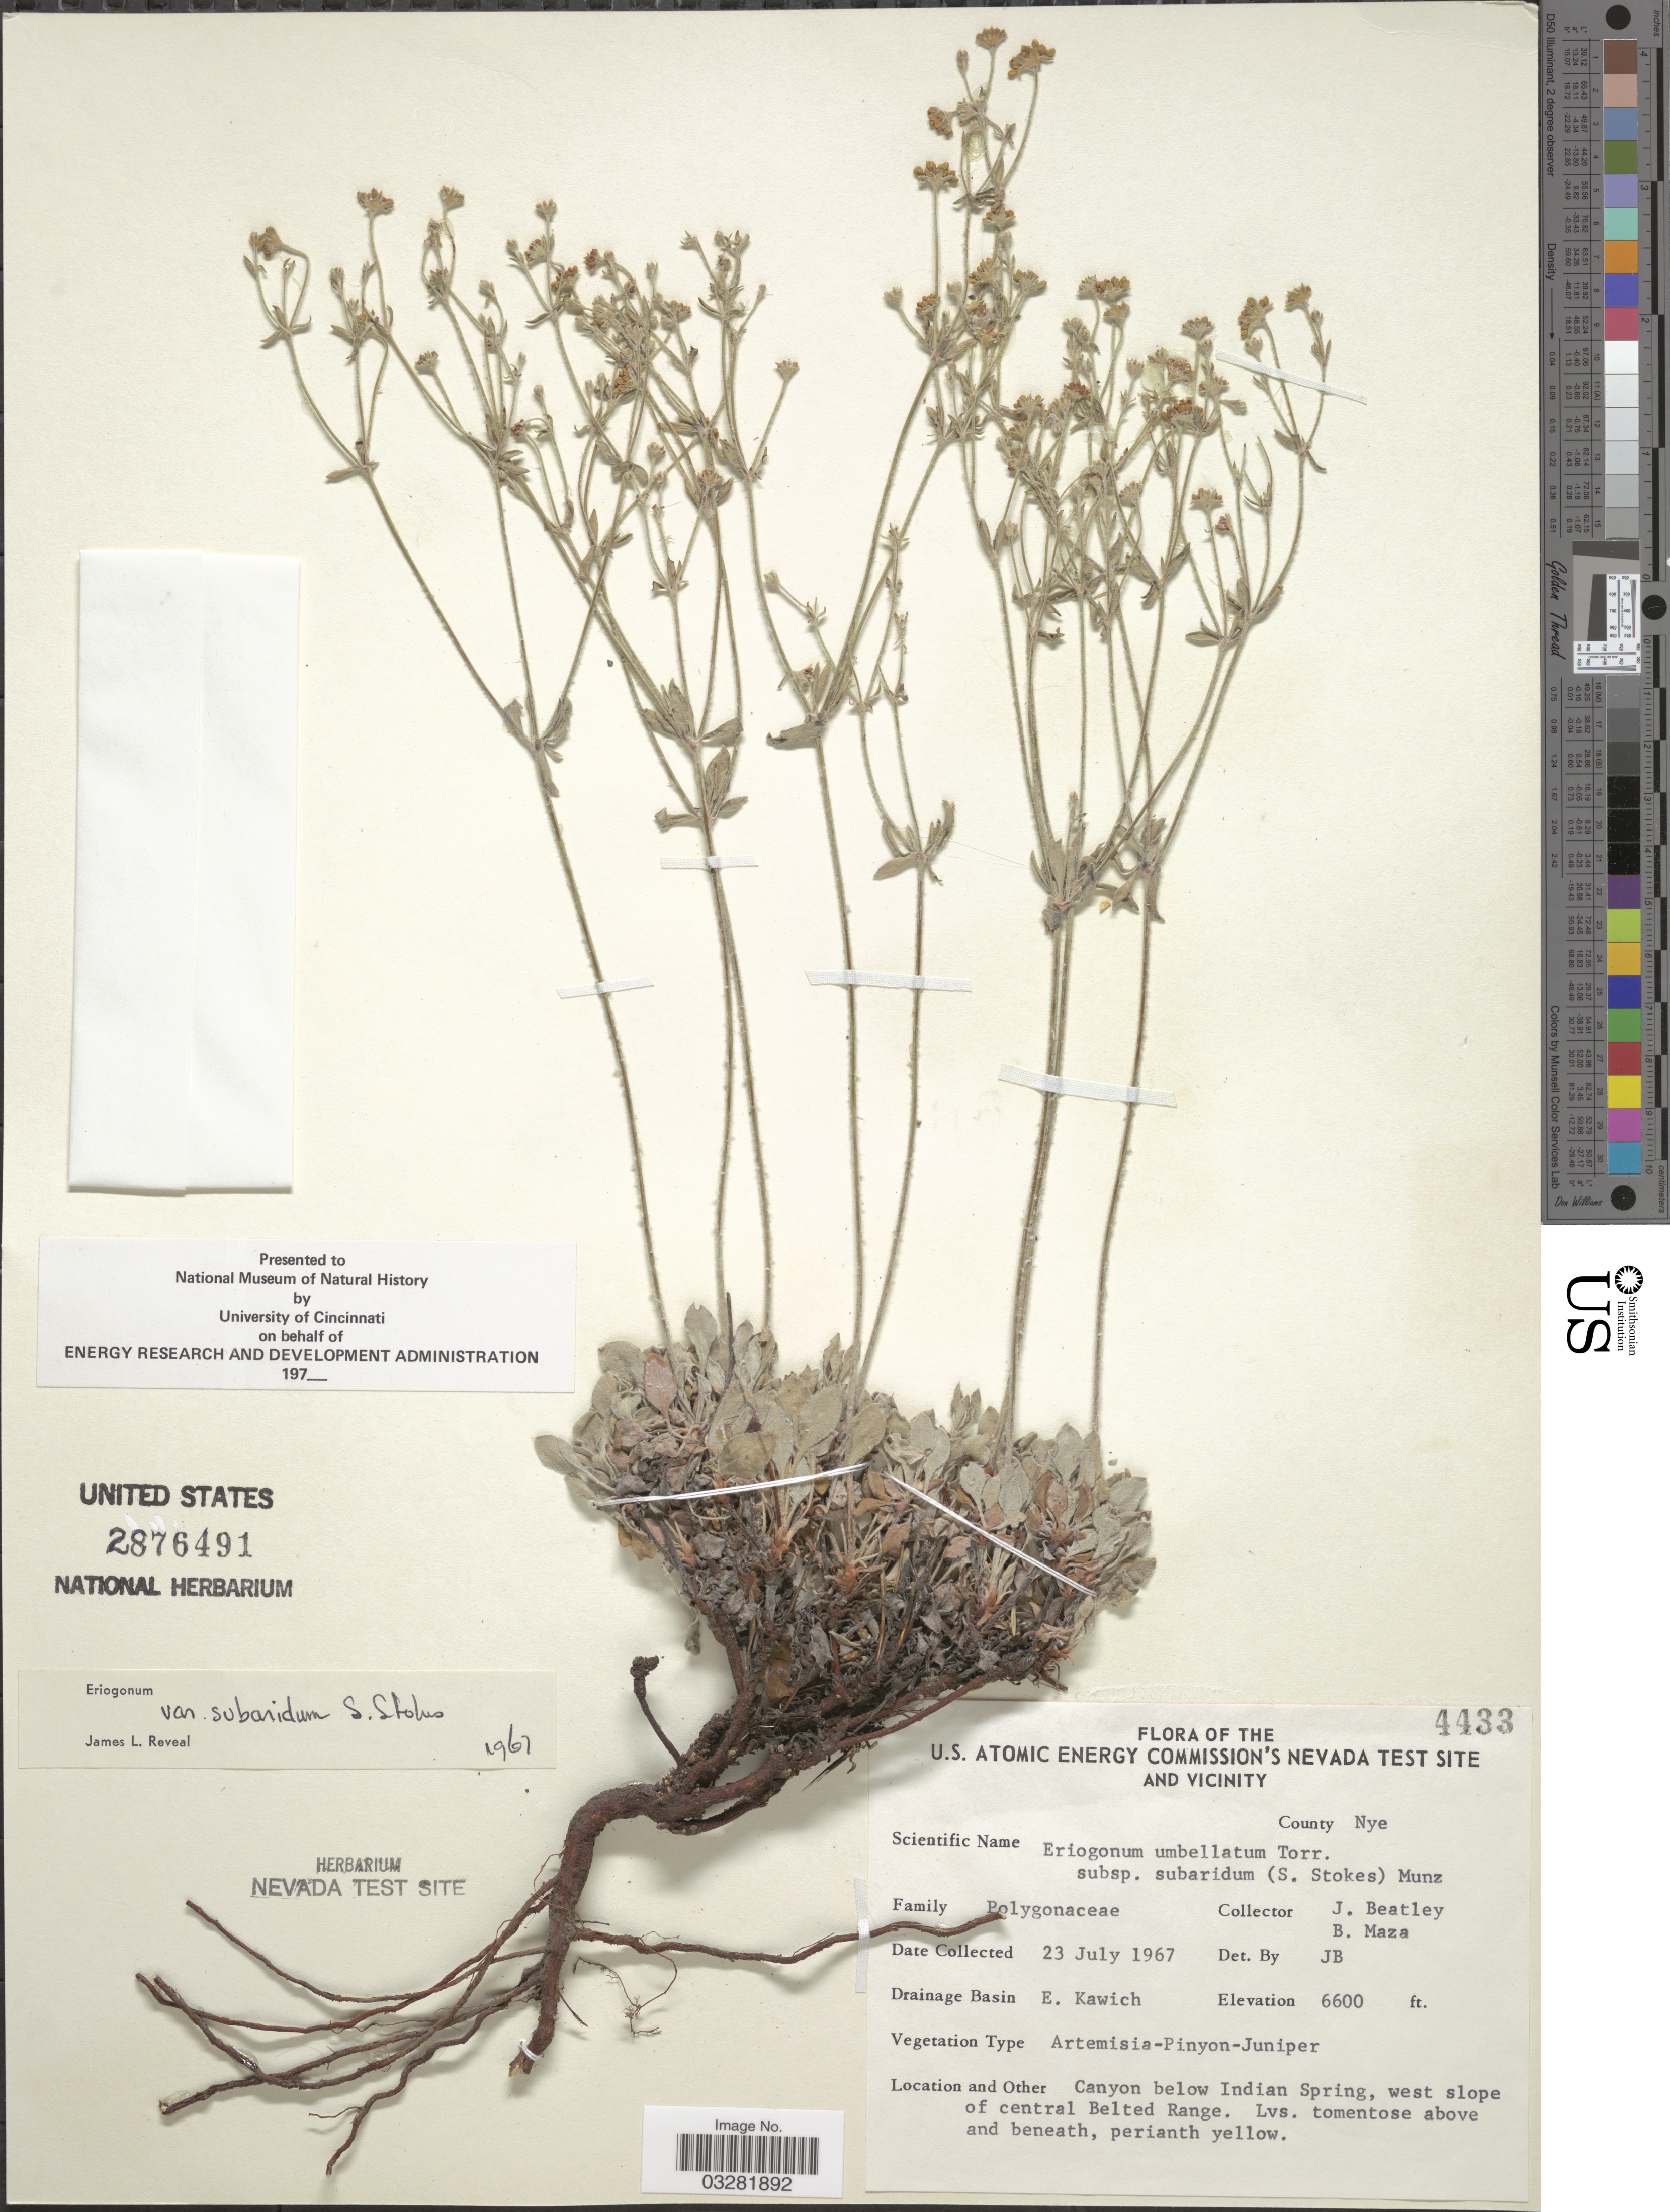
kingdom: Plantae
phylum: Tracheophyta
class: Magnoliopsida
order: Caryophyllales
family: Polygonaceae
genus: Eriogonum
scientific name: Eriogonum umbellatum var. subaridum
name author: S. Stokes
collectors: J. C. Beatley & B. Maza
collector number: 4433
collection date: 1967-07-23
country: United States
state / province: Nevada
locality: The U.S. Atomic Energy Commission's Nevada Test Site and Vicinity. County Nye. Drainage Basin E. Kawich. Canyon below Indian Spring, west slope of central Belted Range.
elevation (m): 2012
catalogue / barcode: US 2876491